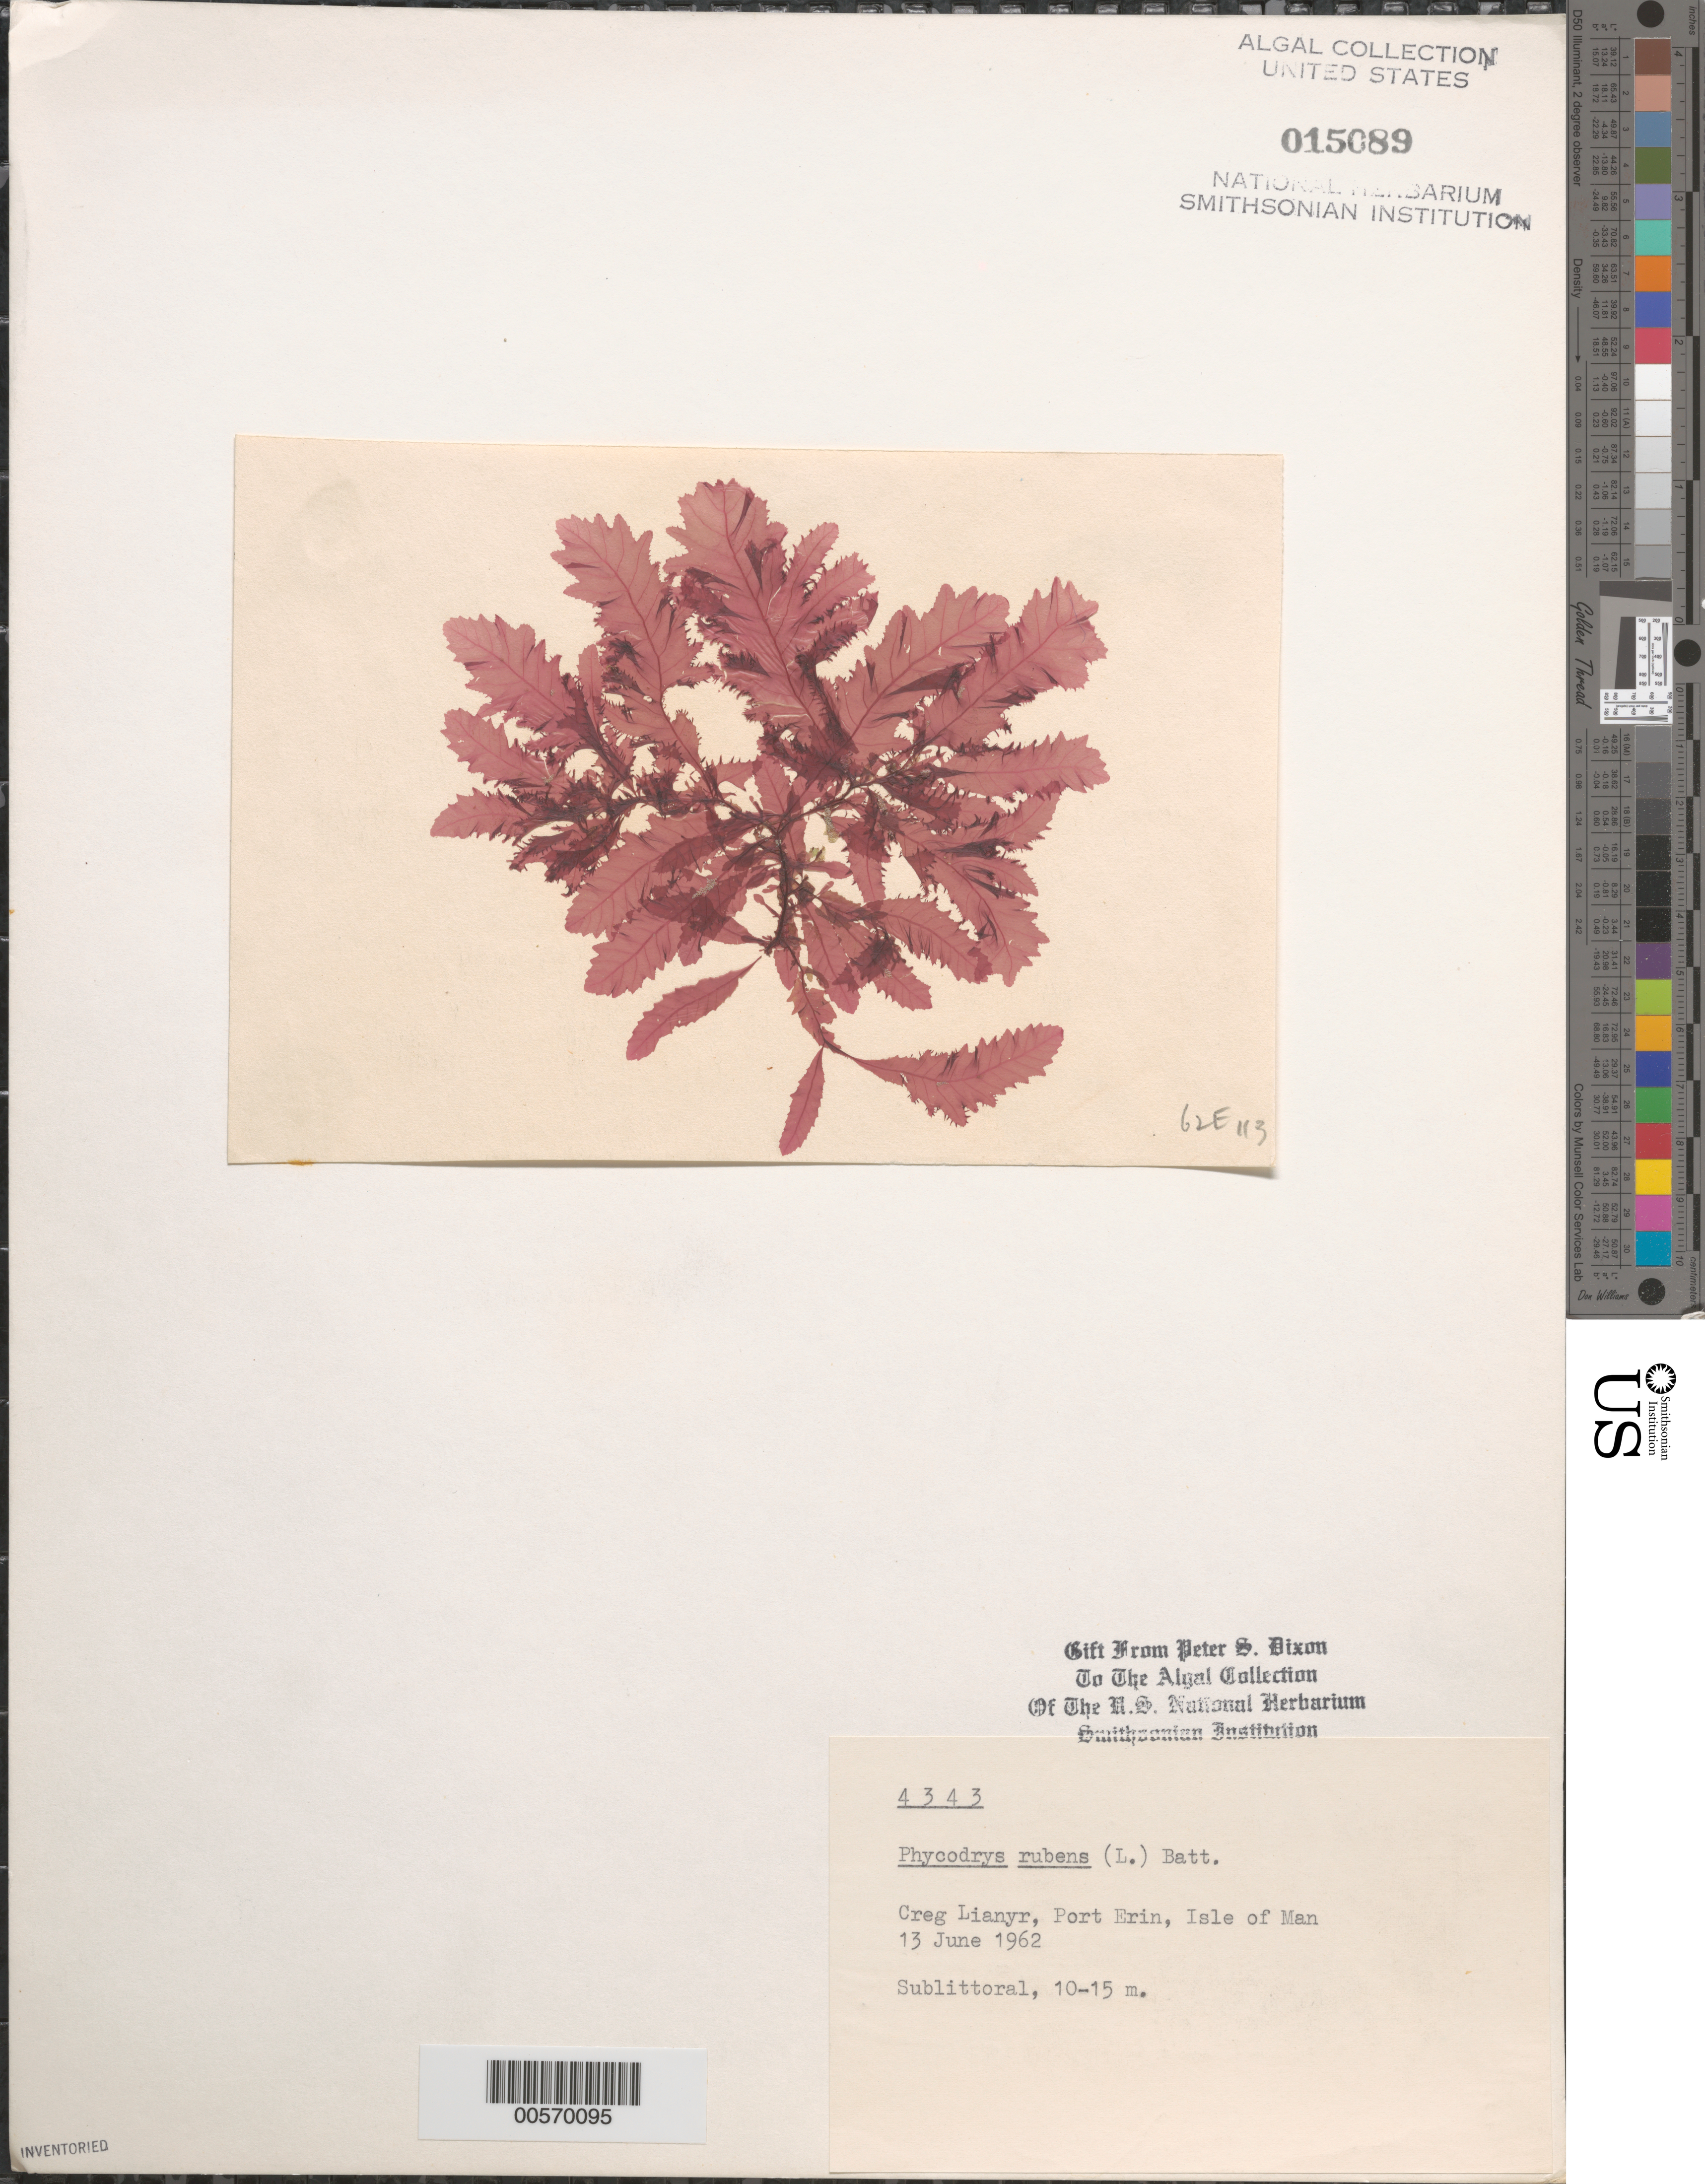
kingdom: Plantae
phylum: Rhodophyta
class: Florideophyceae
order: Ceramiales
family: Delesseriaceae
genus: Phycodrys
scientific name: Phycodrys rubens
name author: (L.) Batters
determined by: Dixon, P. S.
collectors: P. S. Dixon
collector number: PSD 4343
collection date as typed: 13 Jun 1962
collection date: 1962-06-13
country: United Kingdom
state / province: England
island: Isle of Man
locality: Creg Lianyr, Port Erin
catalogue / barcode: US 15089